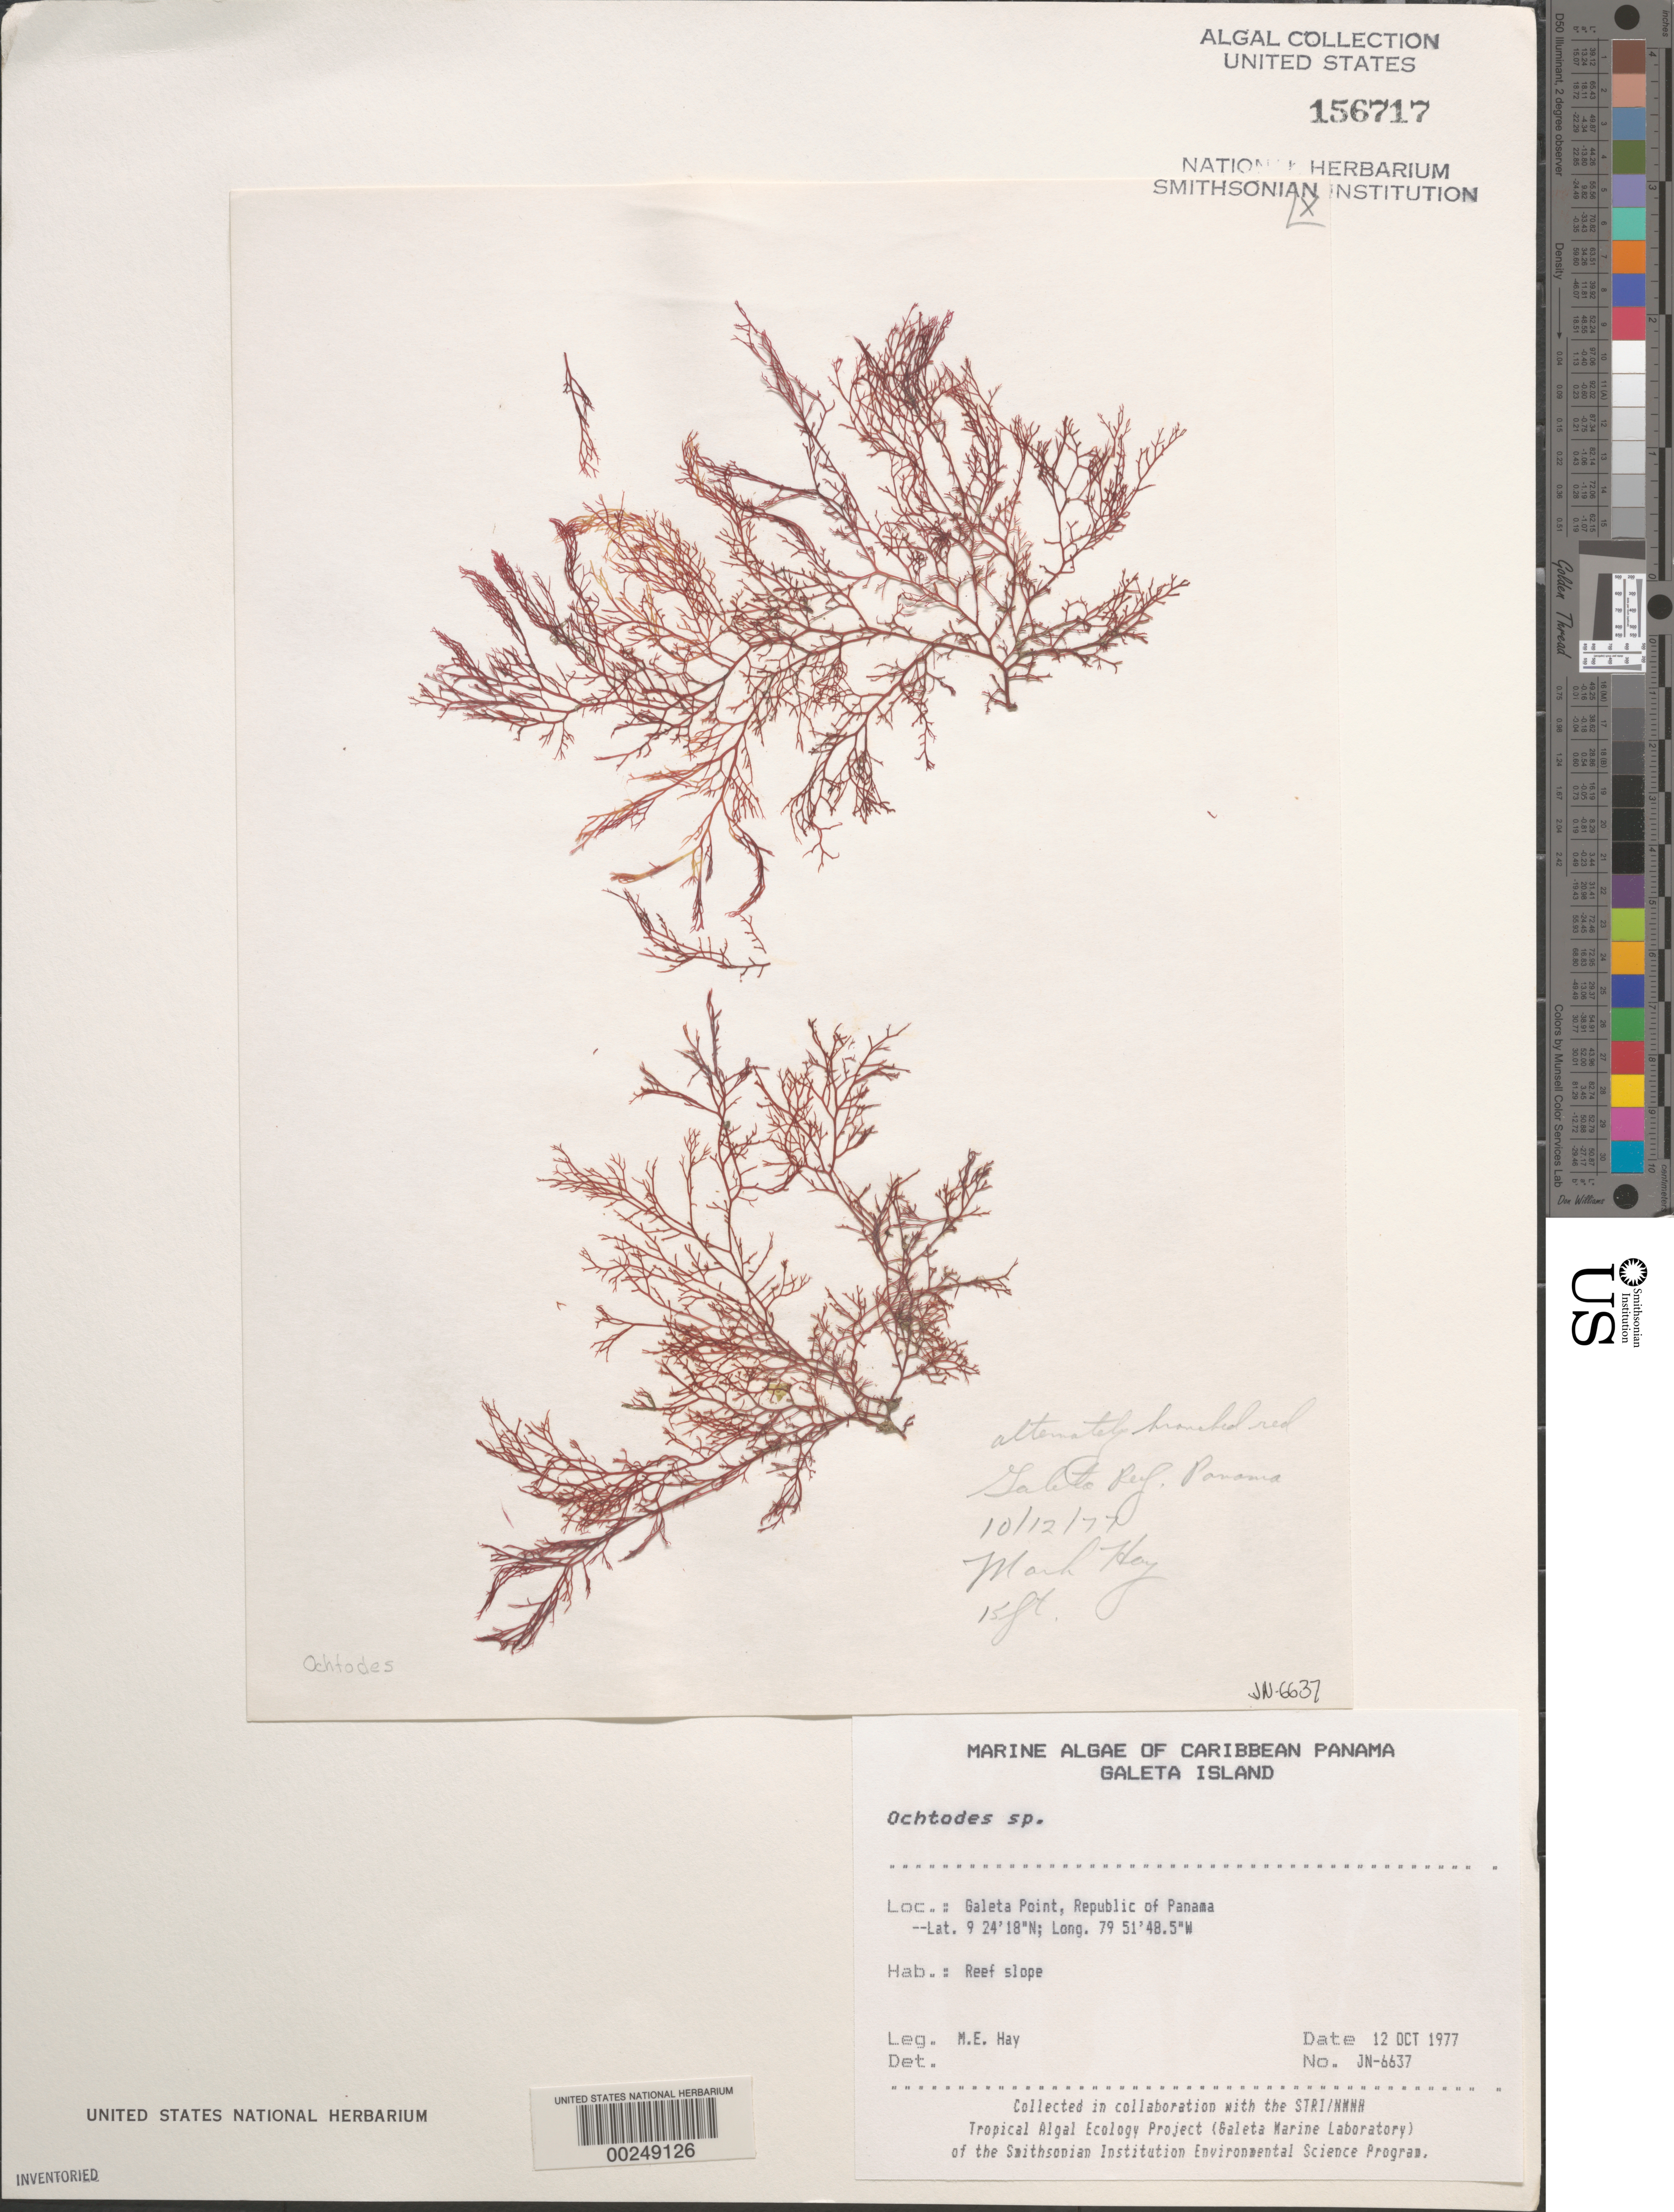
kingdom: Plantae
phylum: Rhodophyta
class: Florideophyceae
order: Gigartinales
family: Rhizophyllidaceae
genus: Ochtodes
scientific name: Ochtodes sp.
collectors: M. E. Hay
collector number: JN-6637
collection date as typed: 12 Oct 1977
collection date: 1977-10-12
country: Panama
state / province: Colón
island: Galeta Island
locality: Galeta Point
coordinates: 9 24' 18" N, 79 51' 48.5" W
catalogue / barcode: US 156717